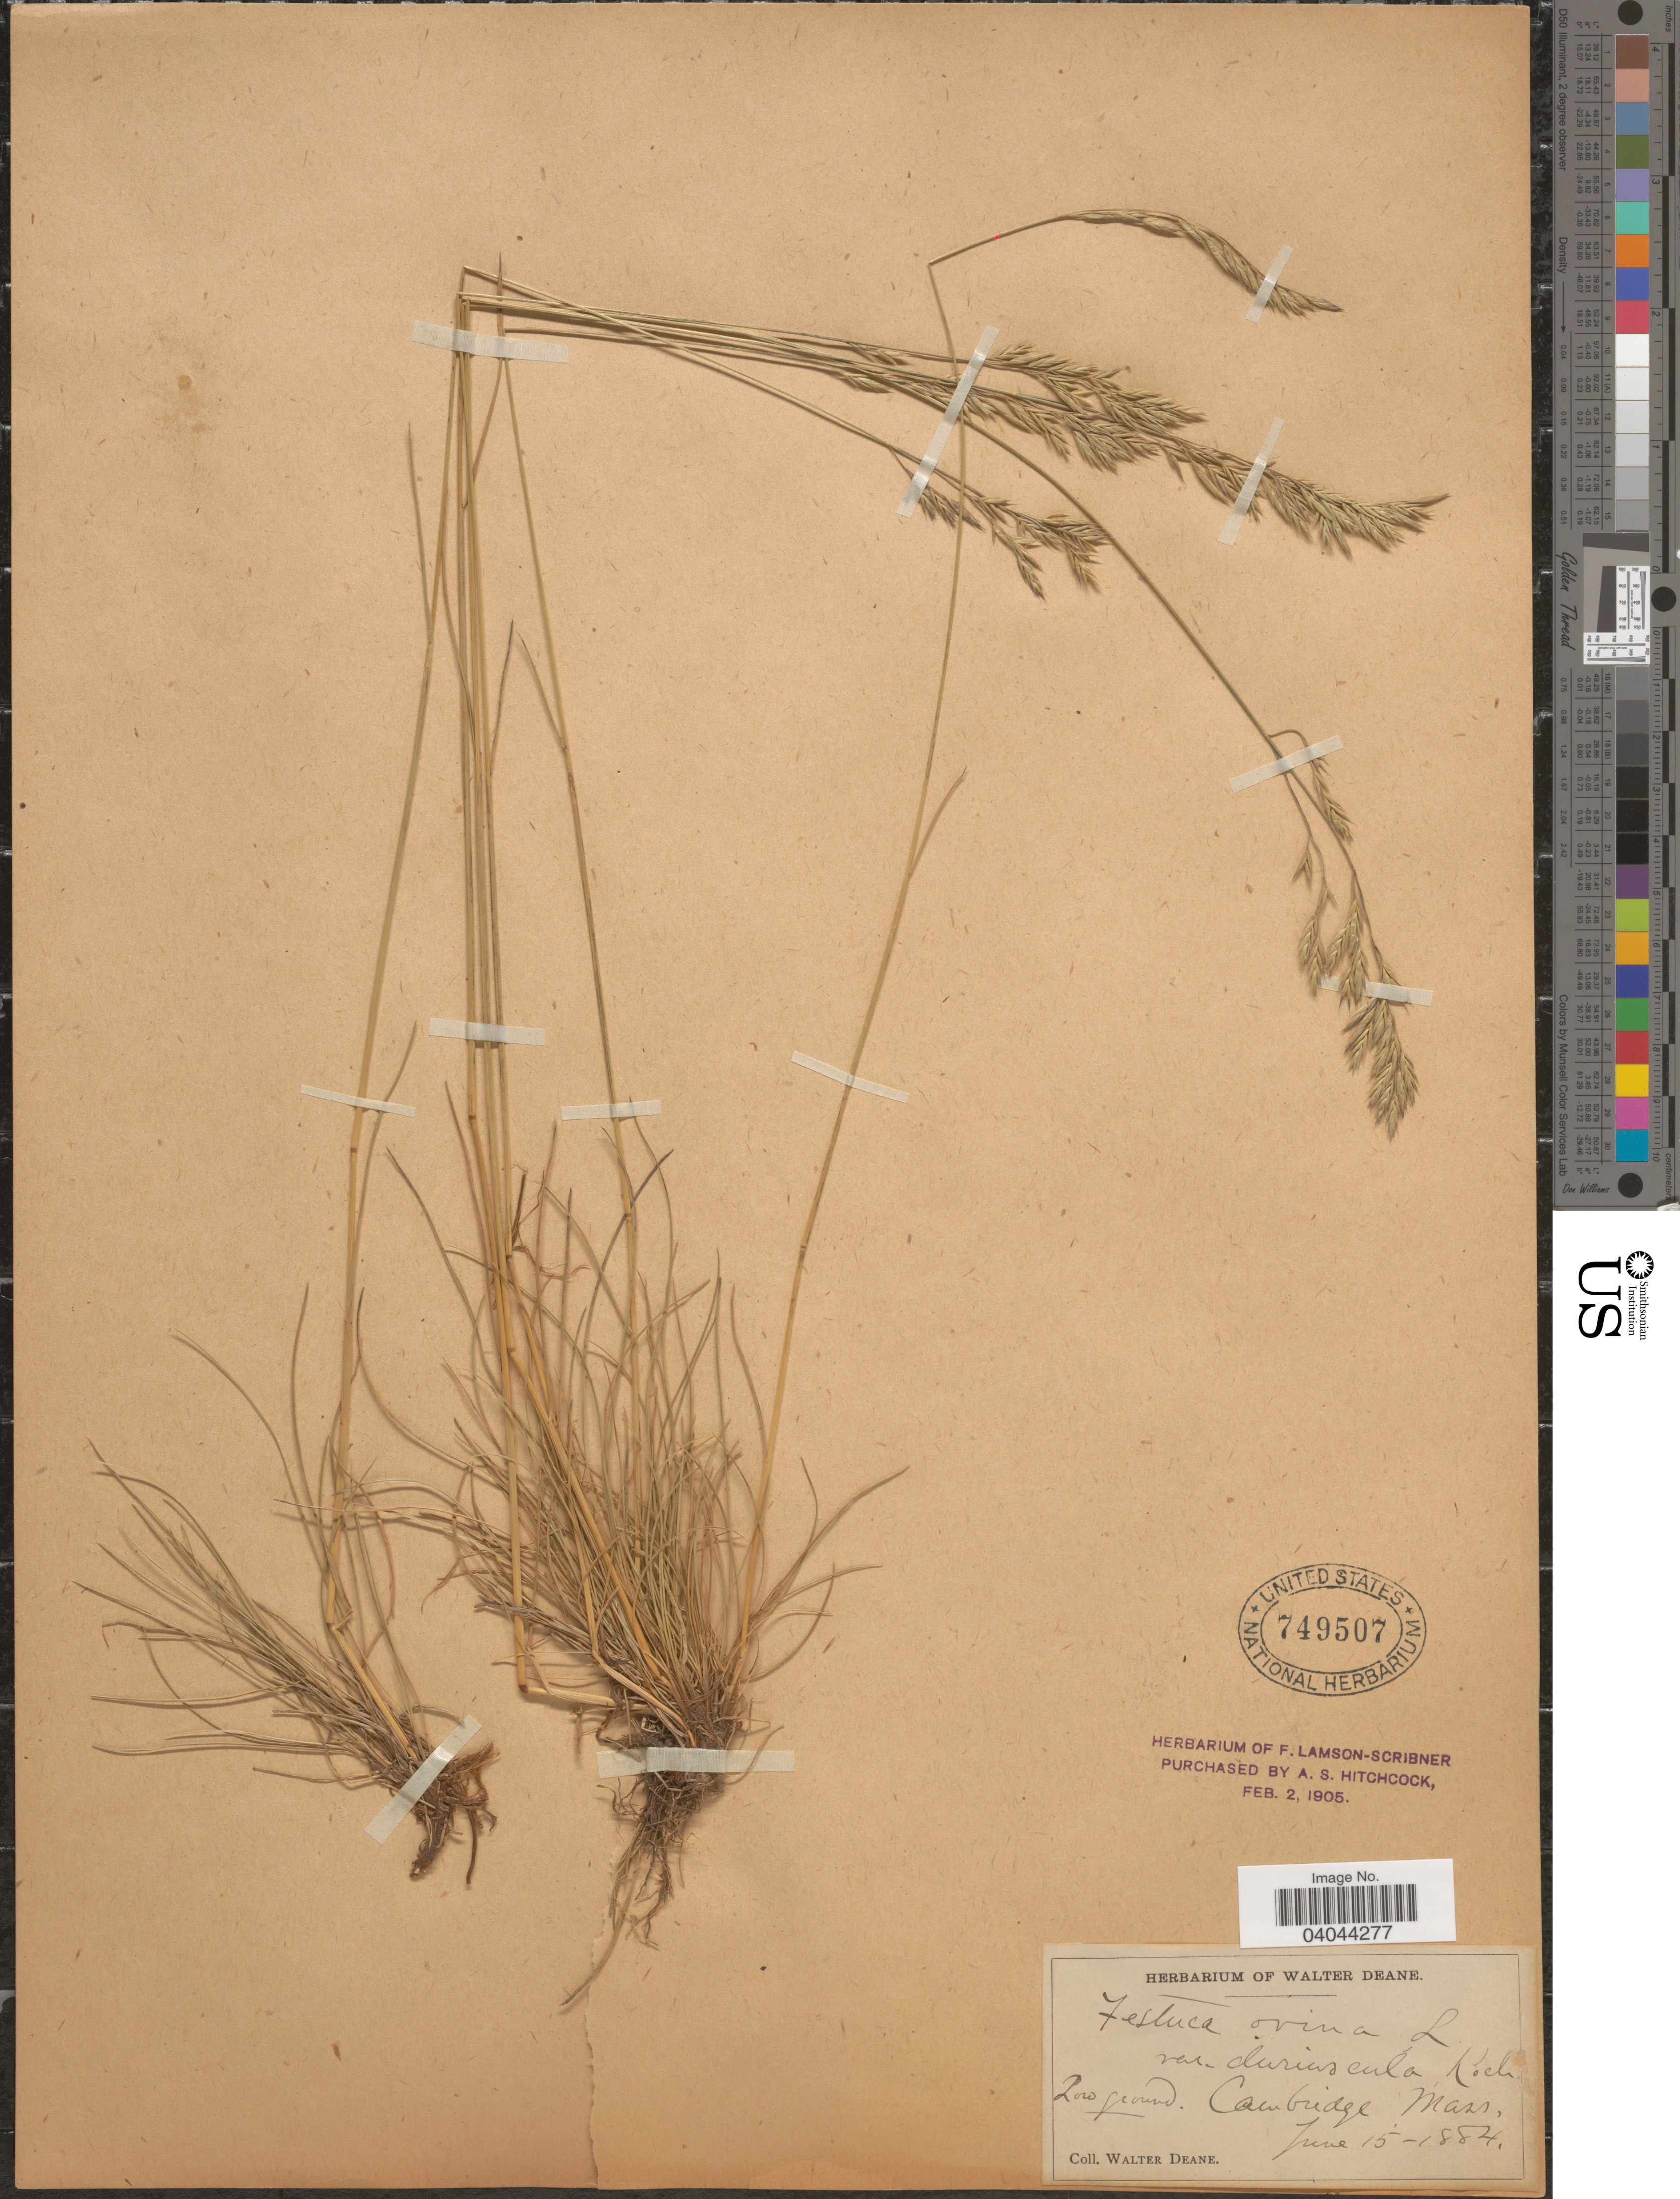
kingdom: Plantae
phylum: Tracheophyta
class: Liliopsida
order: Poales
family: Poaceae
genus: Festuca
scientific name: Festuca ovina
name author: L.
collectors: W. Deane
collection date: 1884-06-15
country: United States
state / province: Massachusetts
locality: Low ground. Cambridge.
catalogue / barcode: US 749507